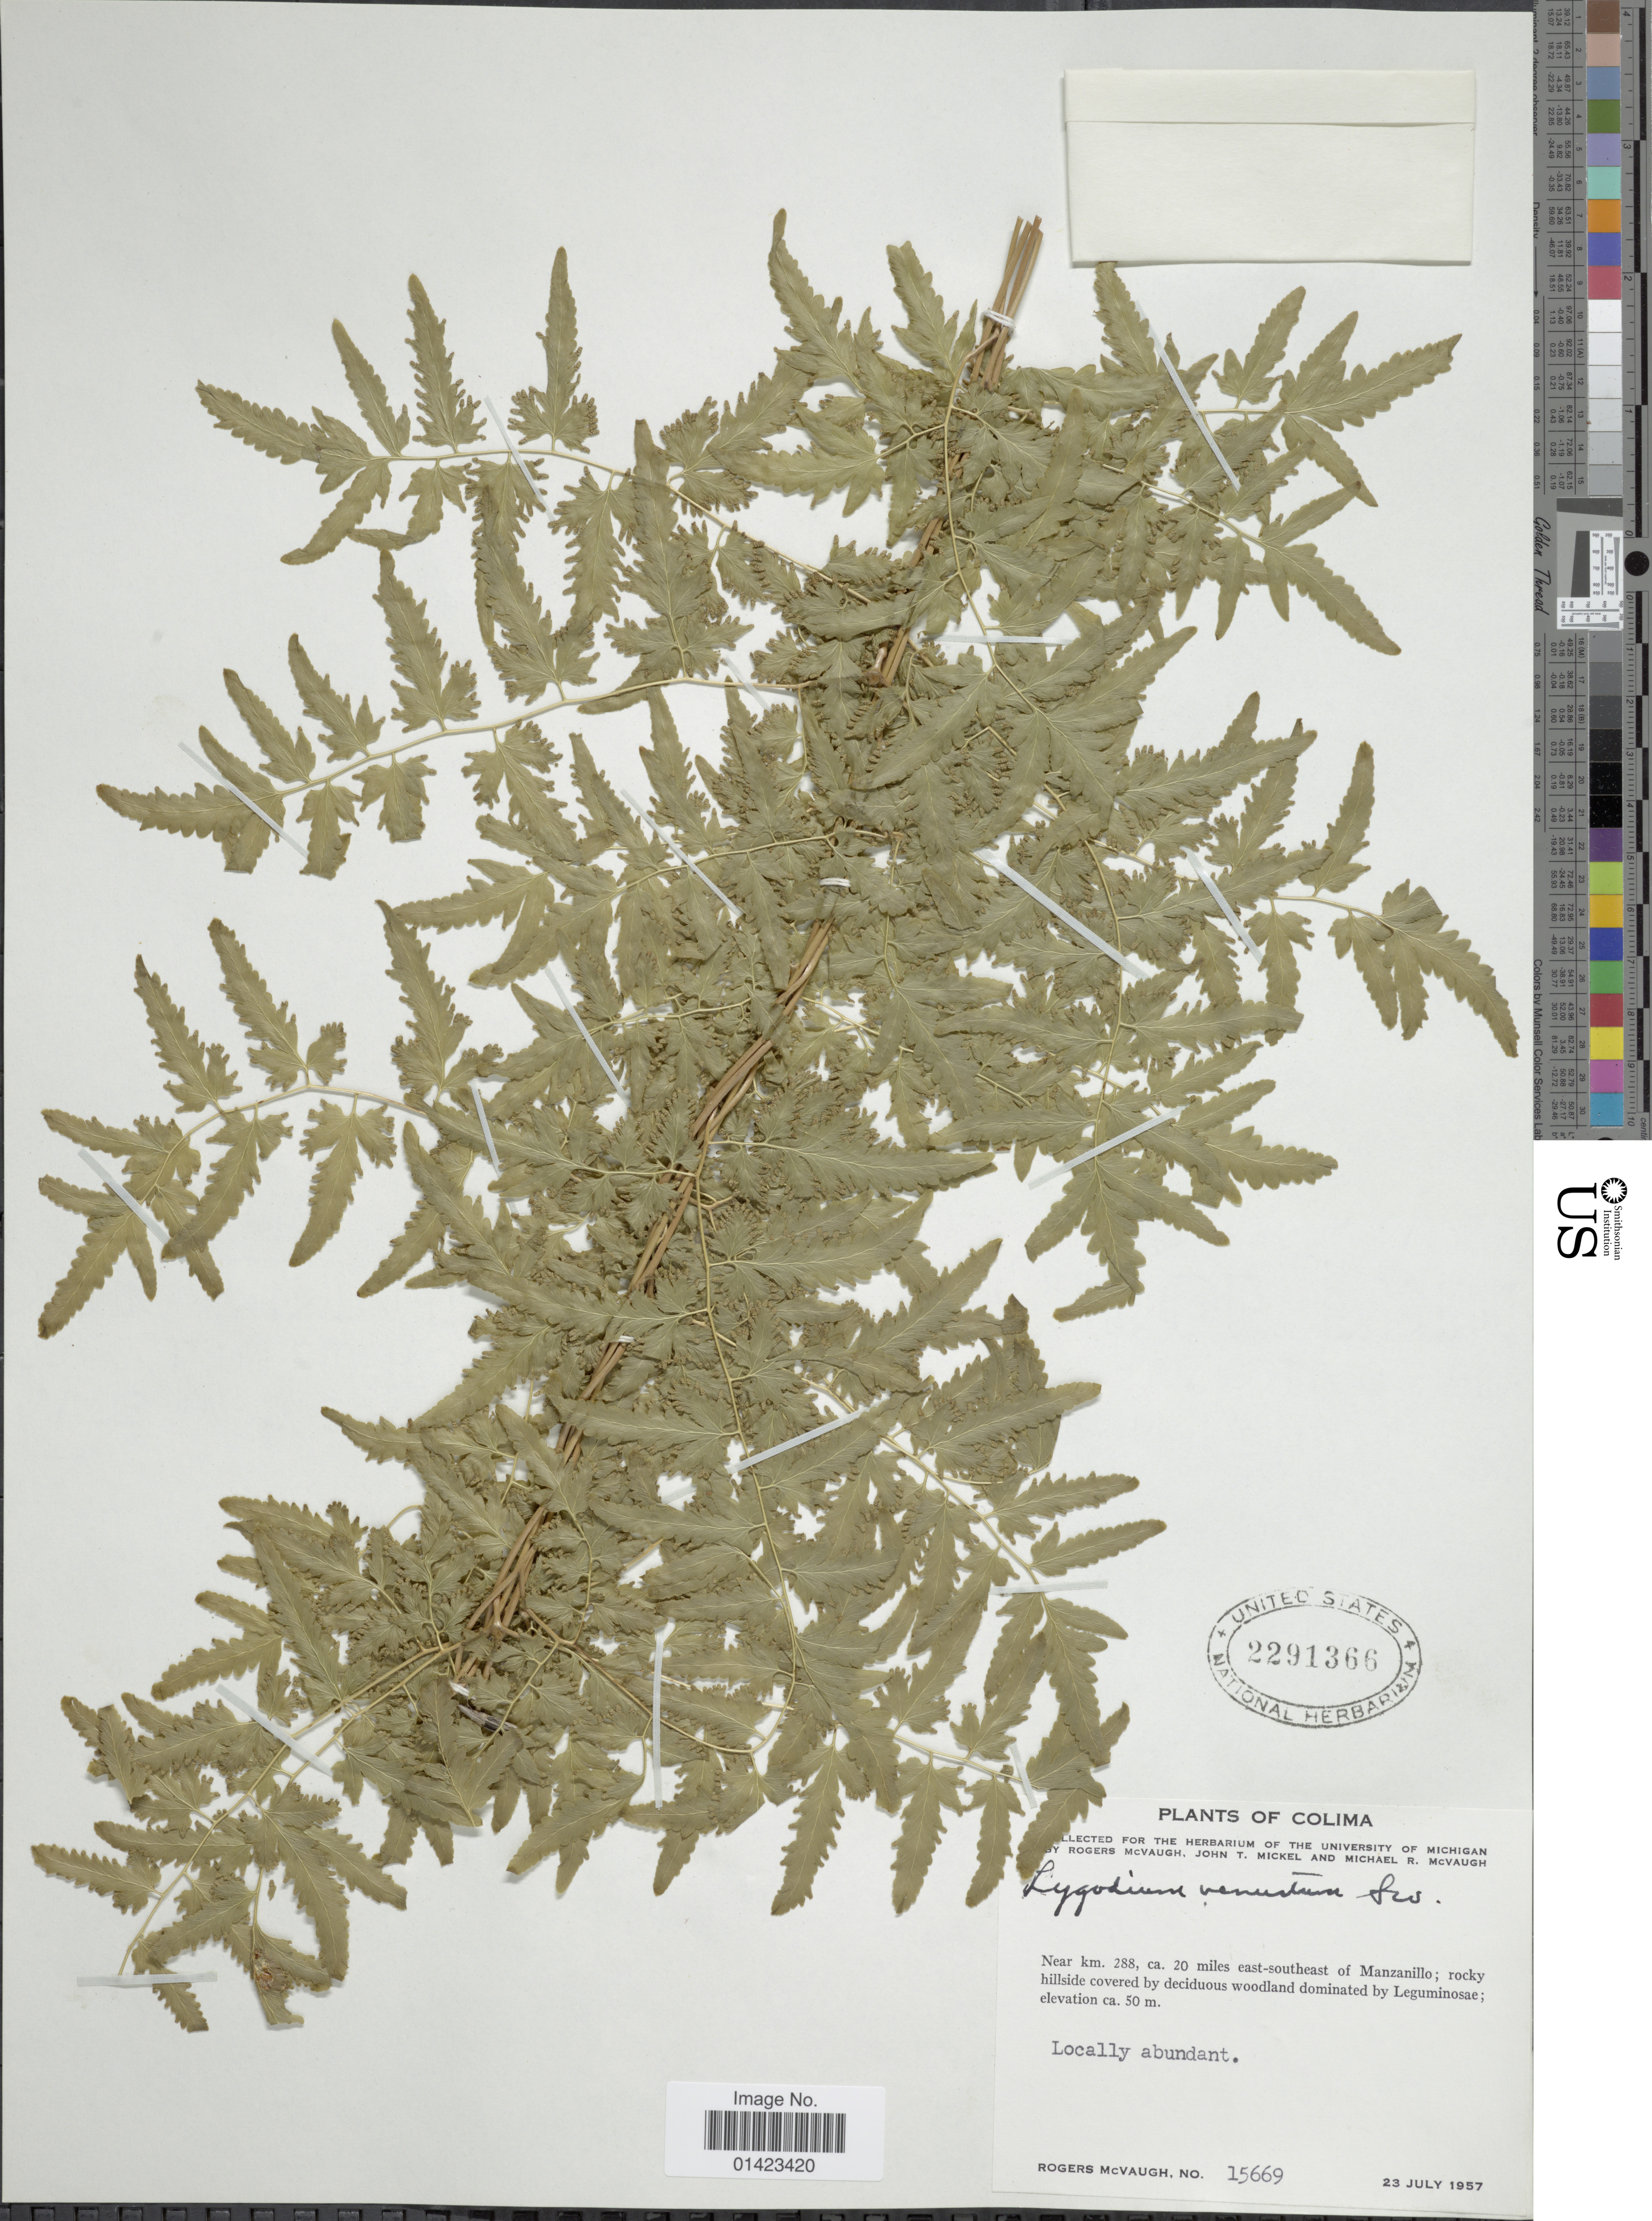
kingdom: Plantae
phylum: Tracheophyta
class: Polypodiopsida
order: Schizaeales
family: Lygodiaceae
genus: Lygodium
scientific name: Lygodium venustum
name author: Sw.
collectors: R. McVaugh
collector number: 15669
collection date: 1957-07-23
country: Mexico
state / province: Colima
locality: Colima, near km 288, ca. 20 miles east-southeast of Manzanillo; rocky hillside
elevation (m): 50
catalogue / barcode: US 2291366